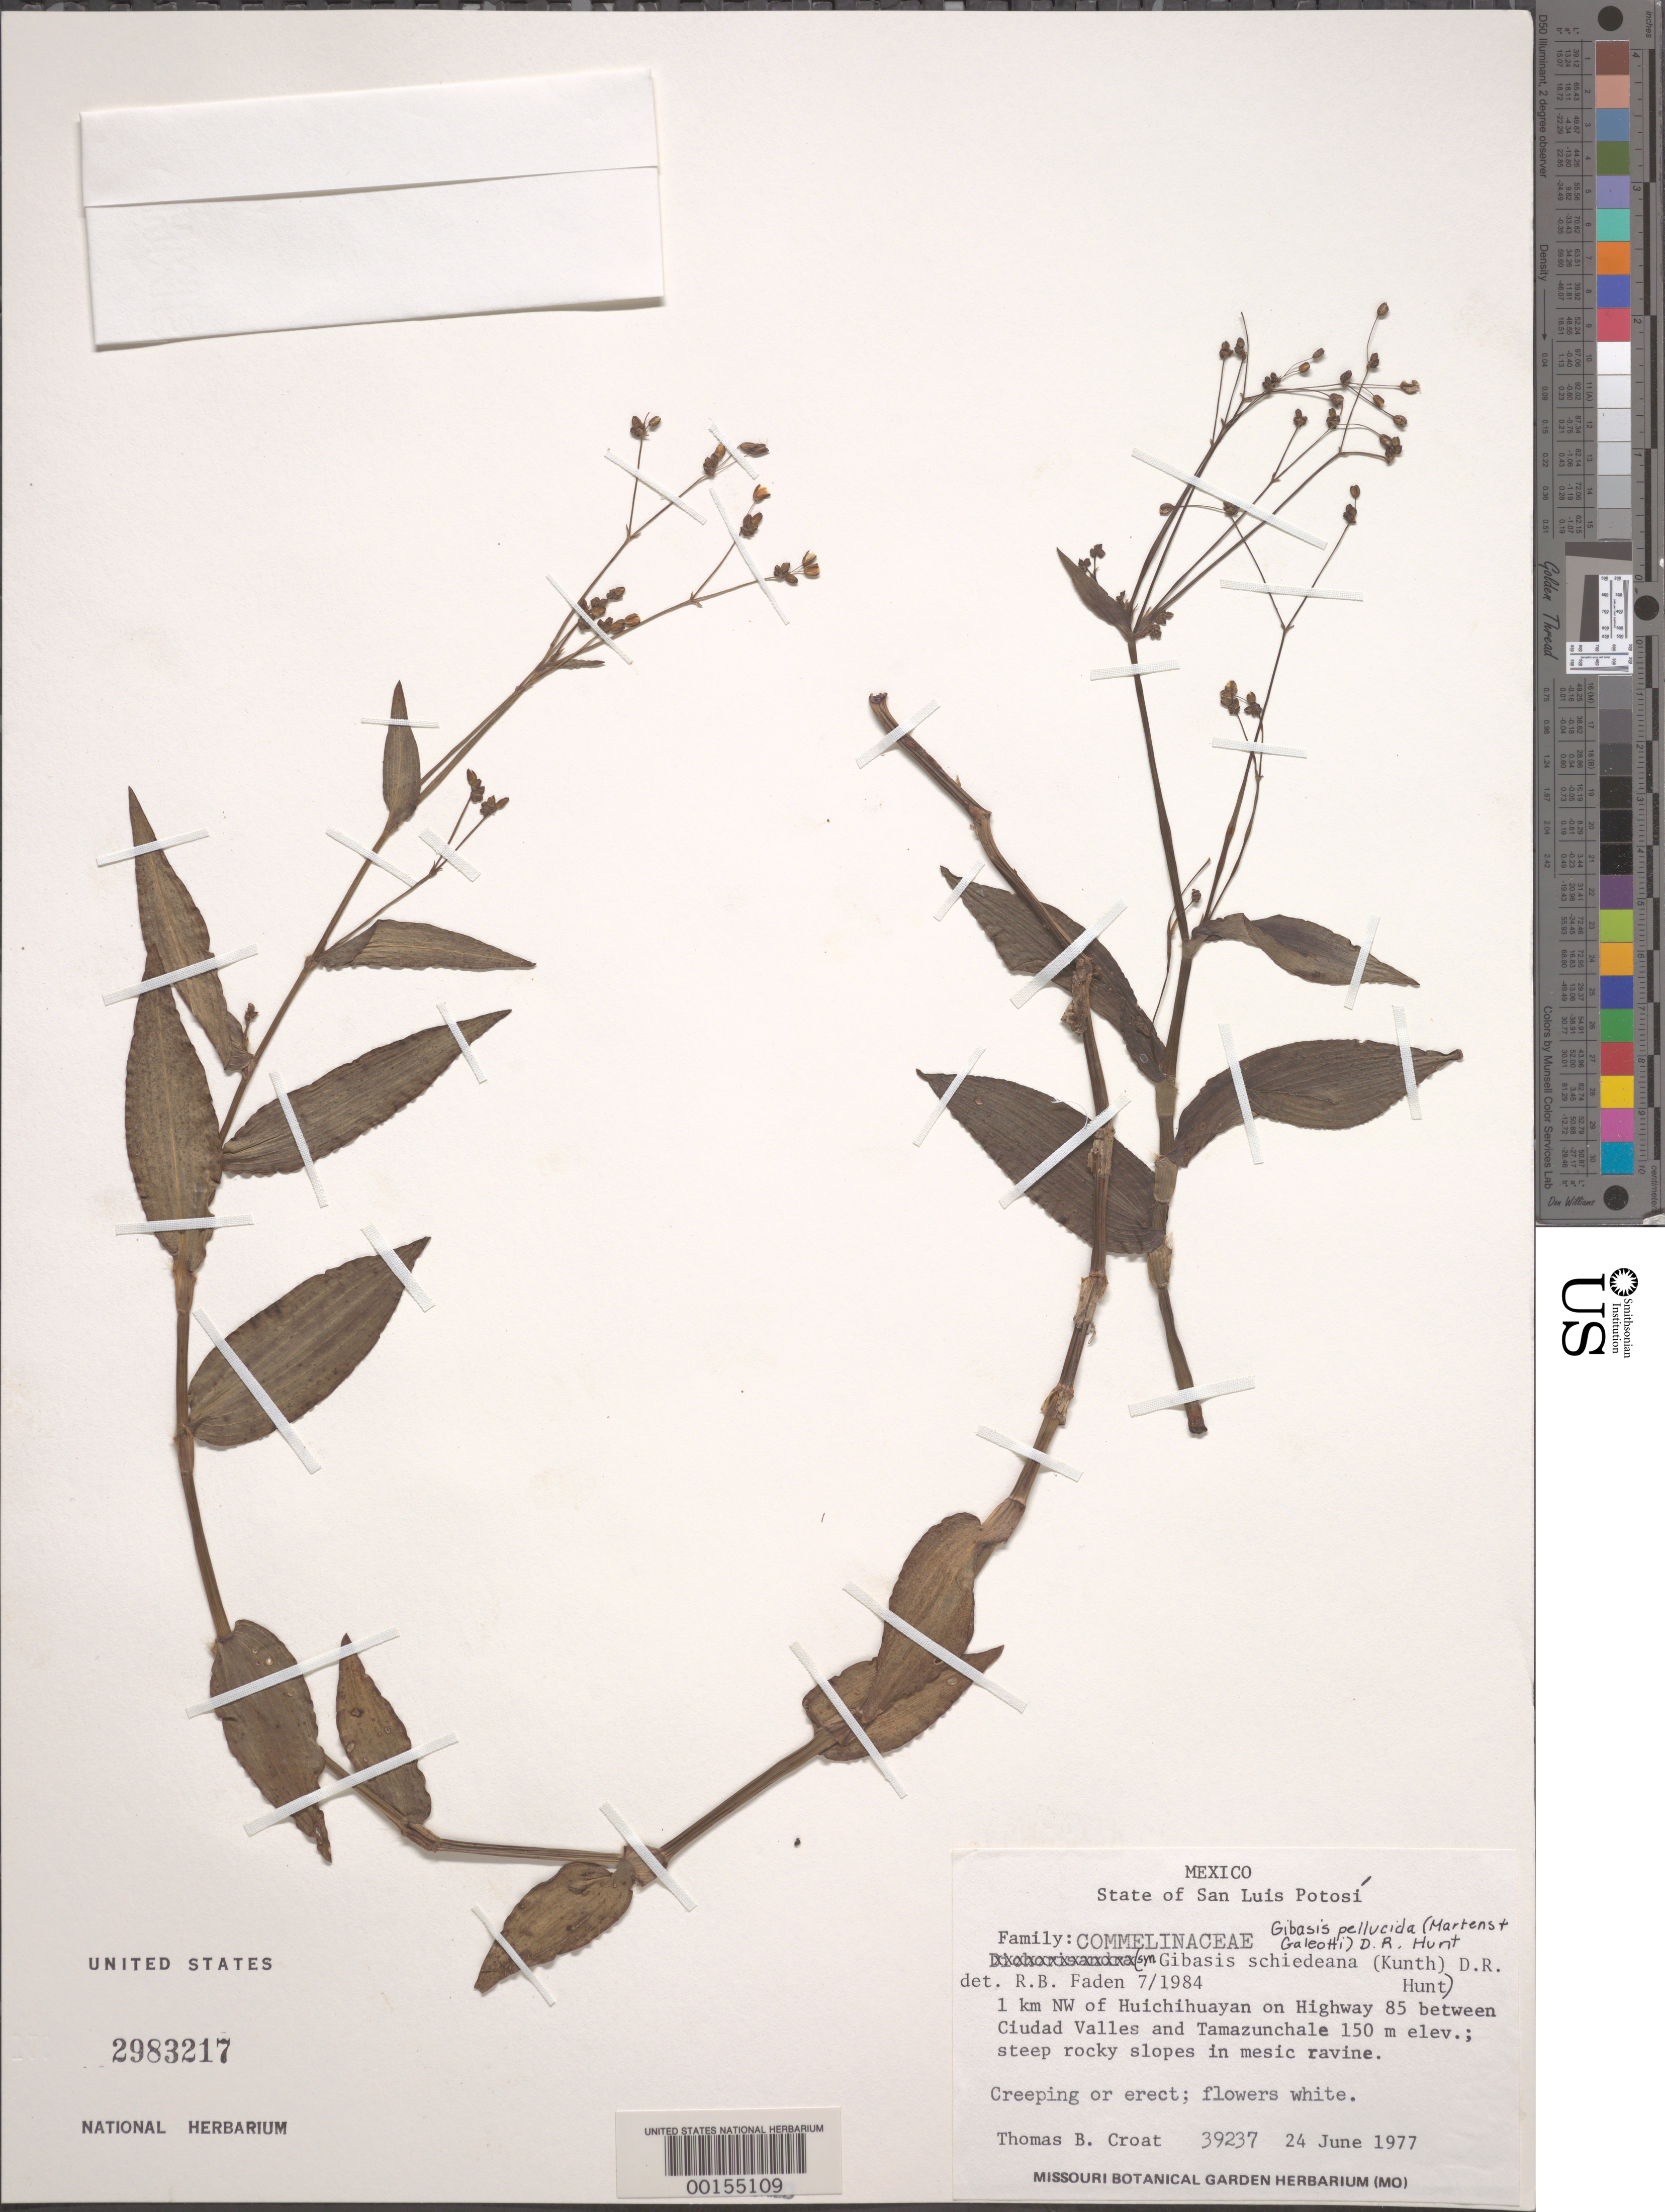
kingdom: Plantae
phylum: Tracheophyta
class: Liliopsida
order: Commelinales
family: Commelinaceae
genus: Gibasis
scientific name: Gibasis pellucida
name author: (M. Martens & Galeotti) D.R. Hunt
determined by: Faden, Robert B., (US), Smithsonian Institution - National Museum of Natural History (UNITED STATES)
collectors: T. B. Croat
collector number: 39237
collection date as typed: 24 Jun 1977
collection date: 1977-06-24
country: Mexico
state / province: San Luis Potosí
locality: Nw of huichihuayan between Ciudad Valles and Tamazunchale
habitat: Steep slopes, mesic ravine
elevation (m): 150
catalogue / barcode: US 2983217